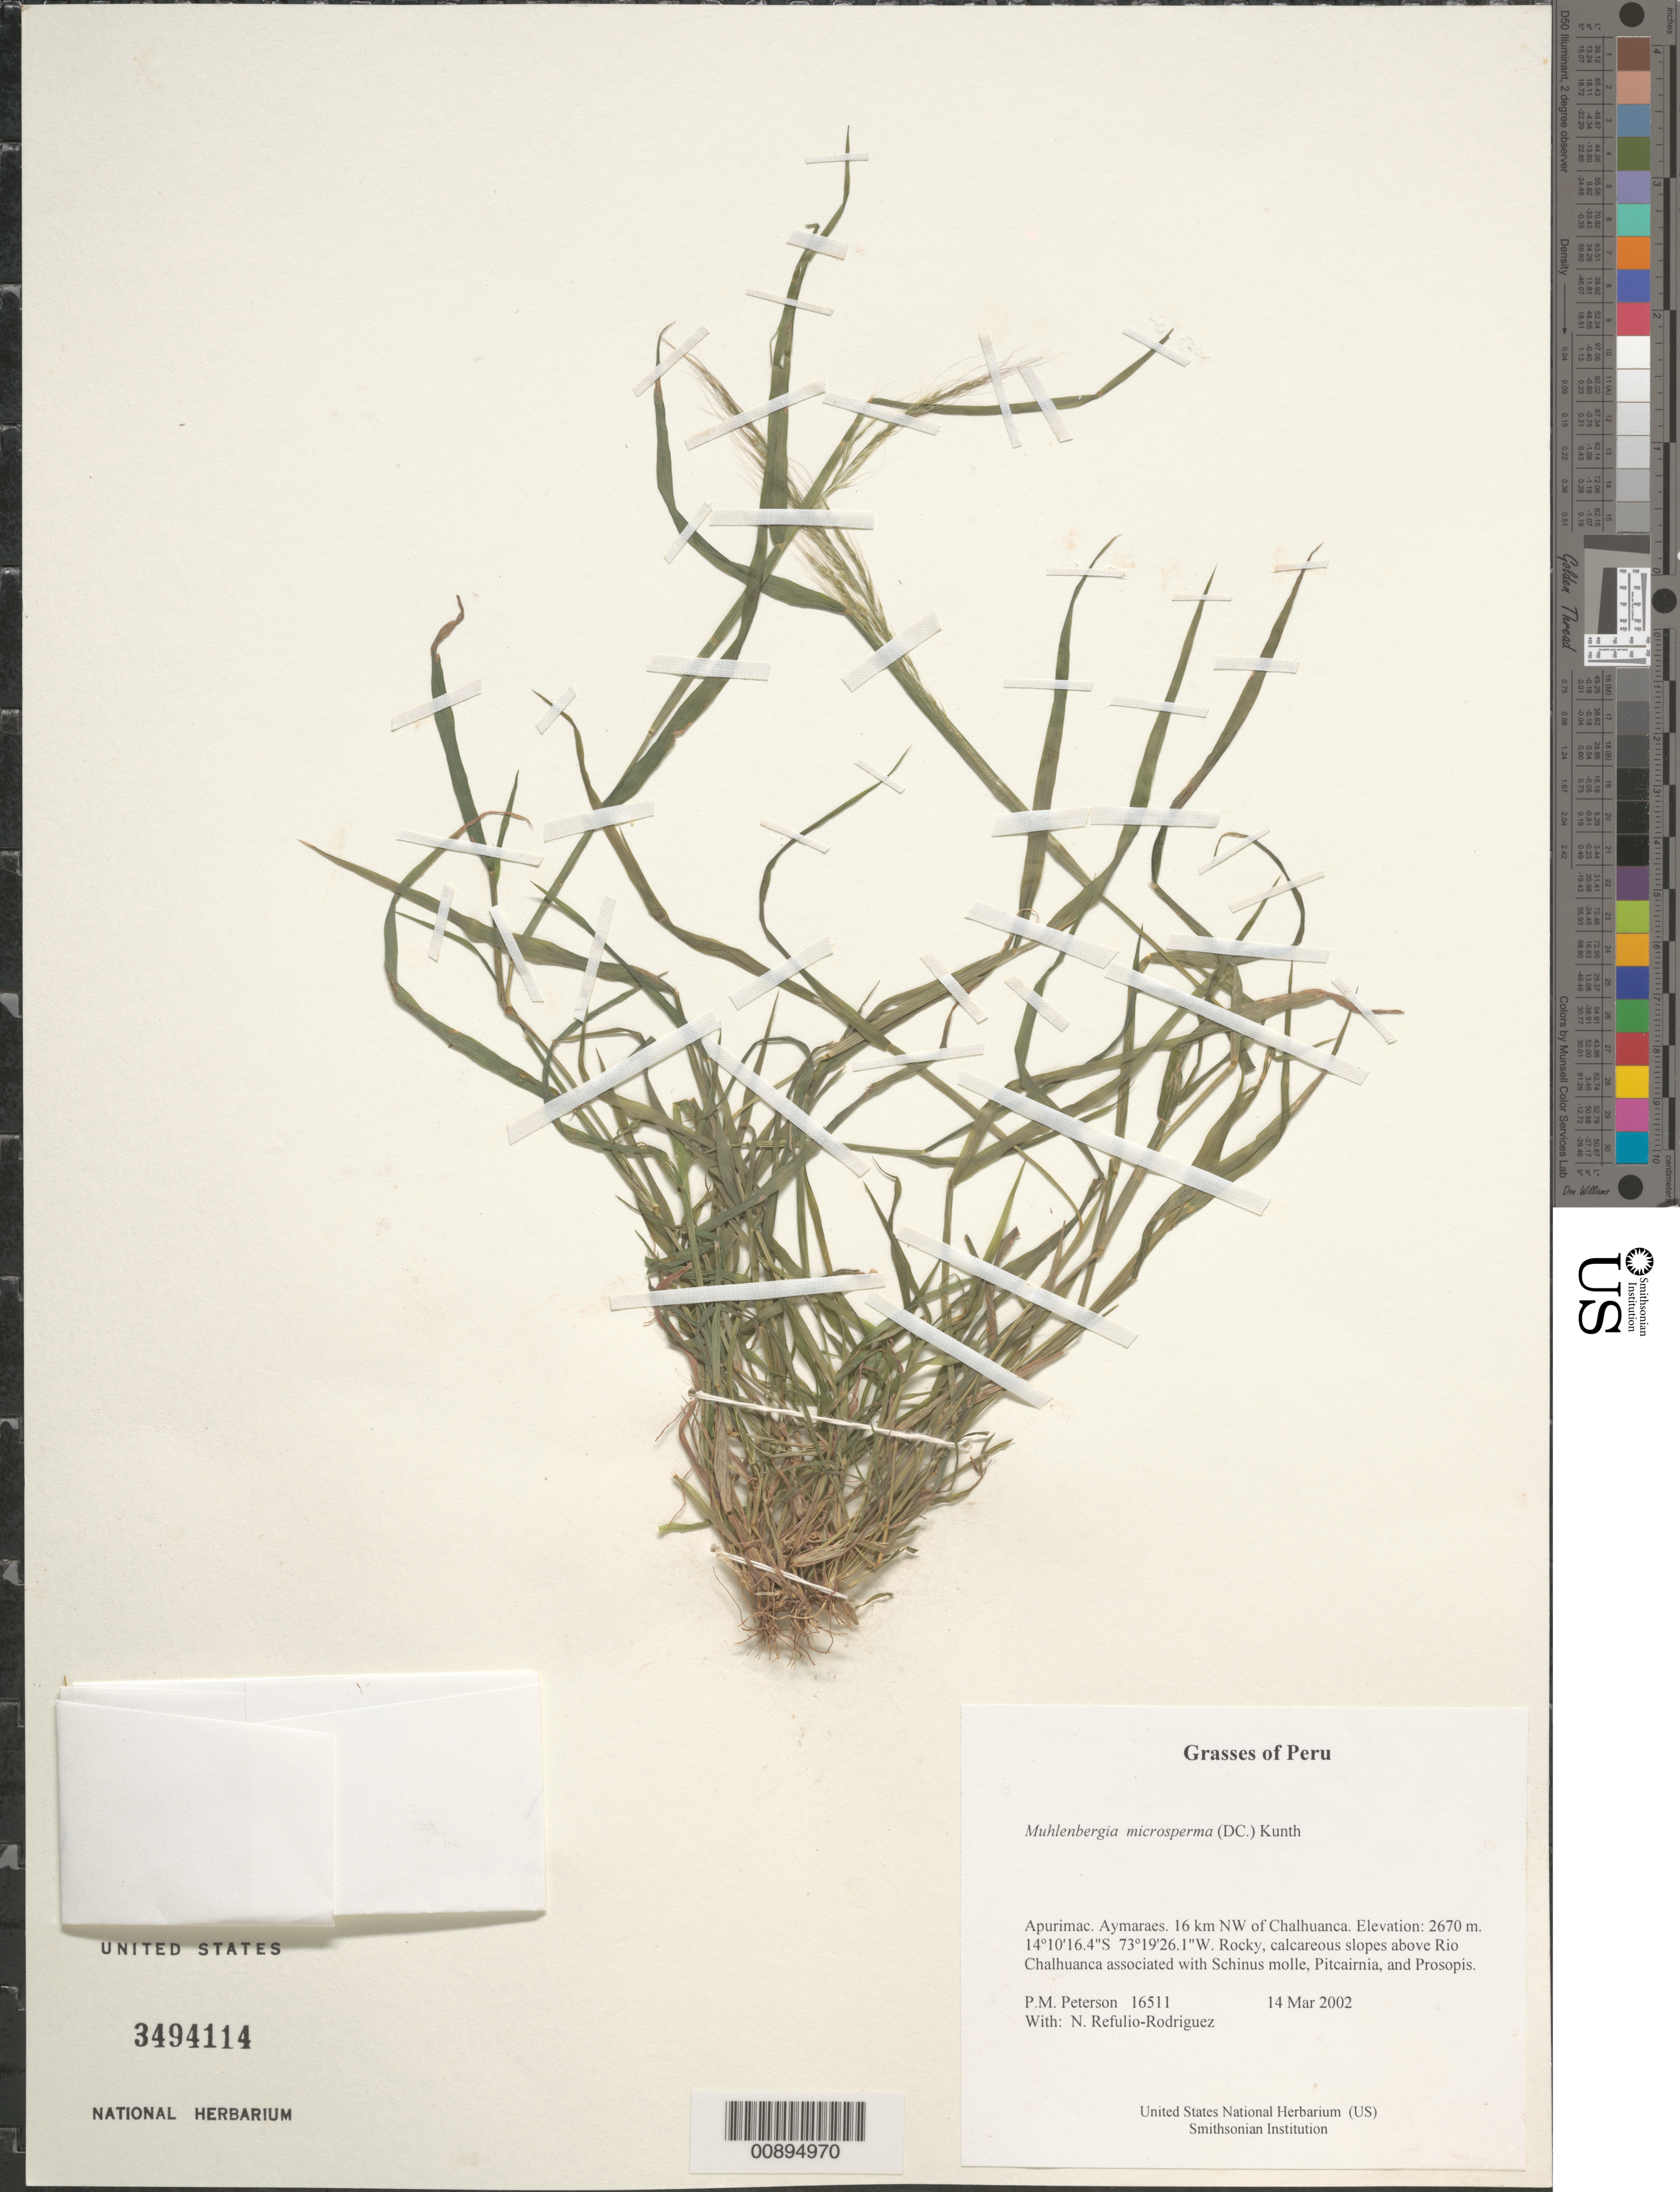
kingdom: Plantae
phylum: Tracheophyta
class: Liliopsida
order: Poales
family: Poaceae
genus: Muhlenbergia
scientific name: Muhlenbergia microsperma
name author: (DC.) Kunth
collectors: P. M. Peterson & N. Refulio-Rodríguez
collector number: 16511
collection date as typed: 14 Mar 2002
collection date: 2002-03-14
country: Peru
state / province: Apurímac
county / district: Aymaraes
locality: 16 km NW of Chalhuanca.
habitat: Rocky, calcareous slopes above Rio Chalhuanca associated with ~Schinus molle, Pitcairnia, and Prosopis~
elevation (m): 2670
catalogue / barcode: US 3494114